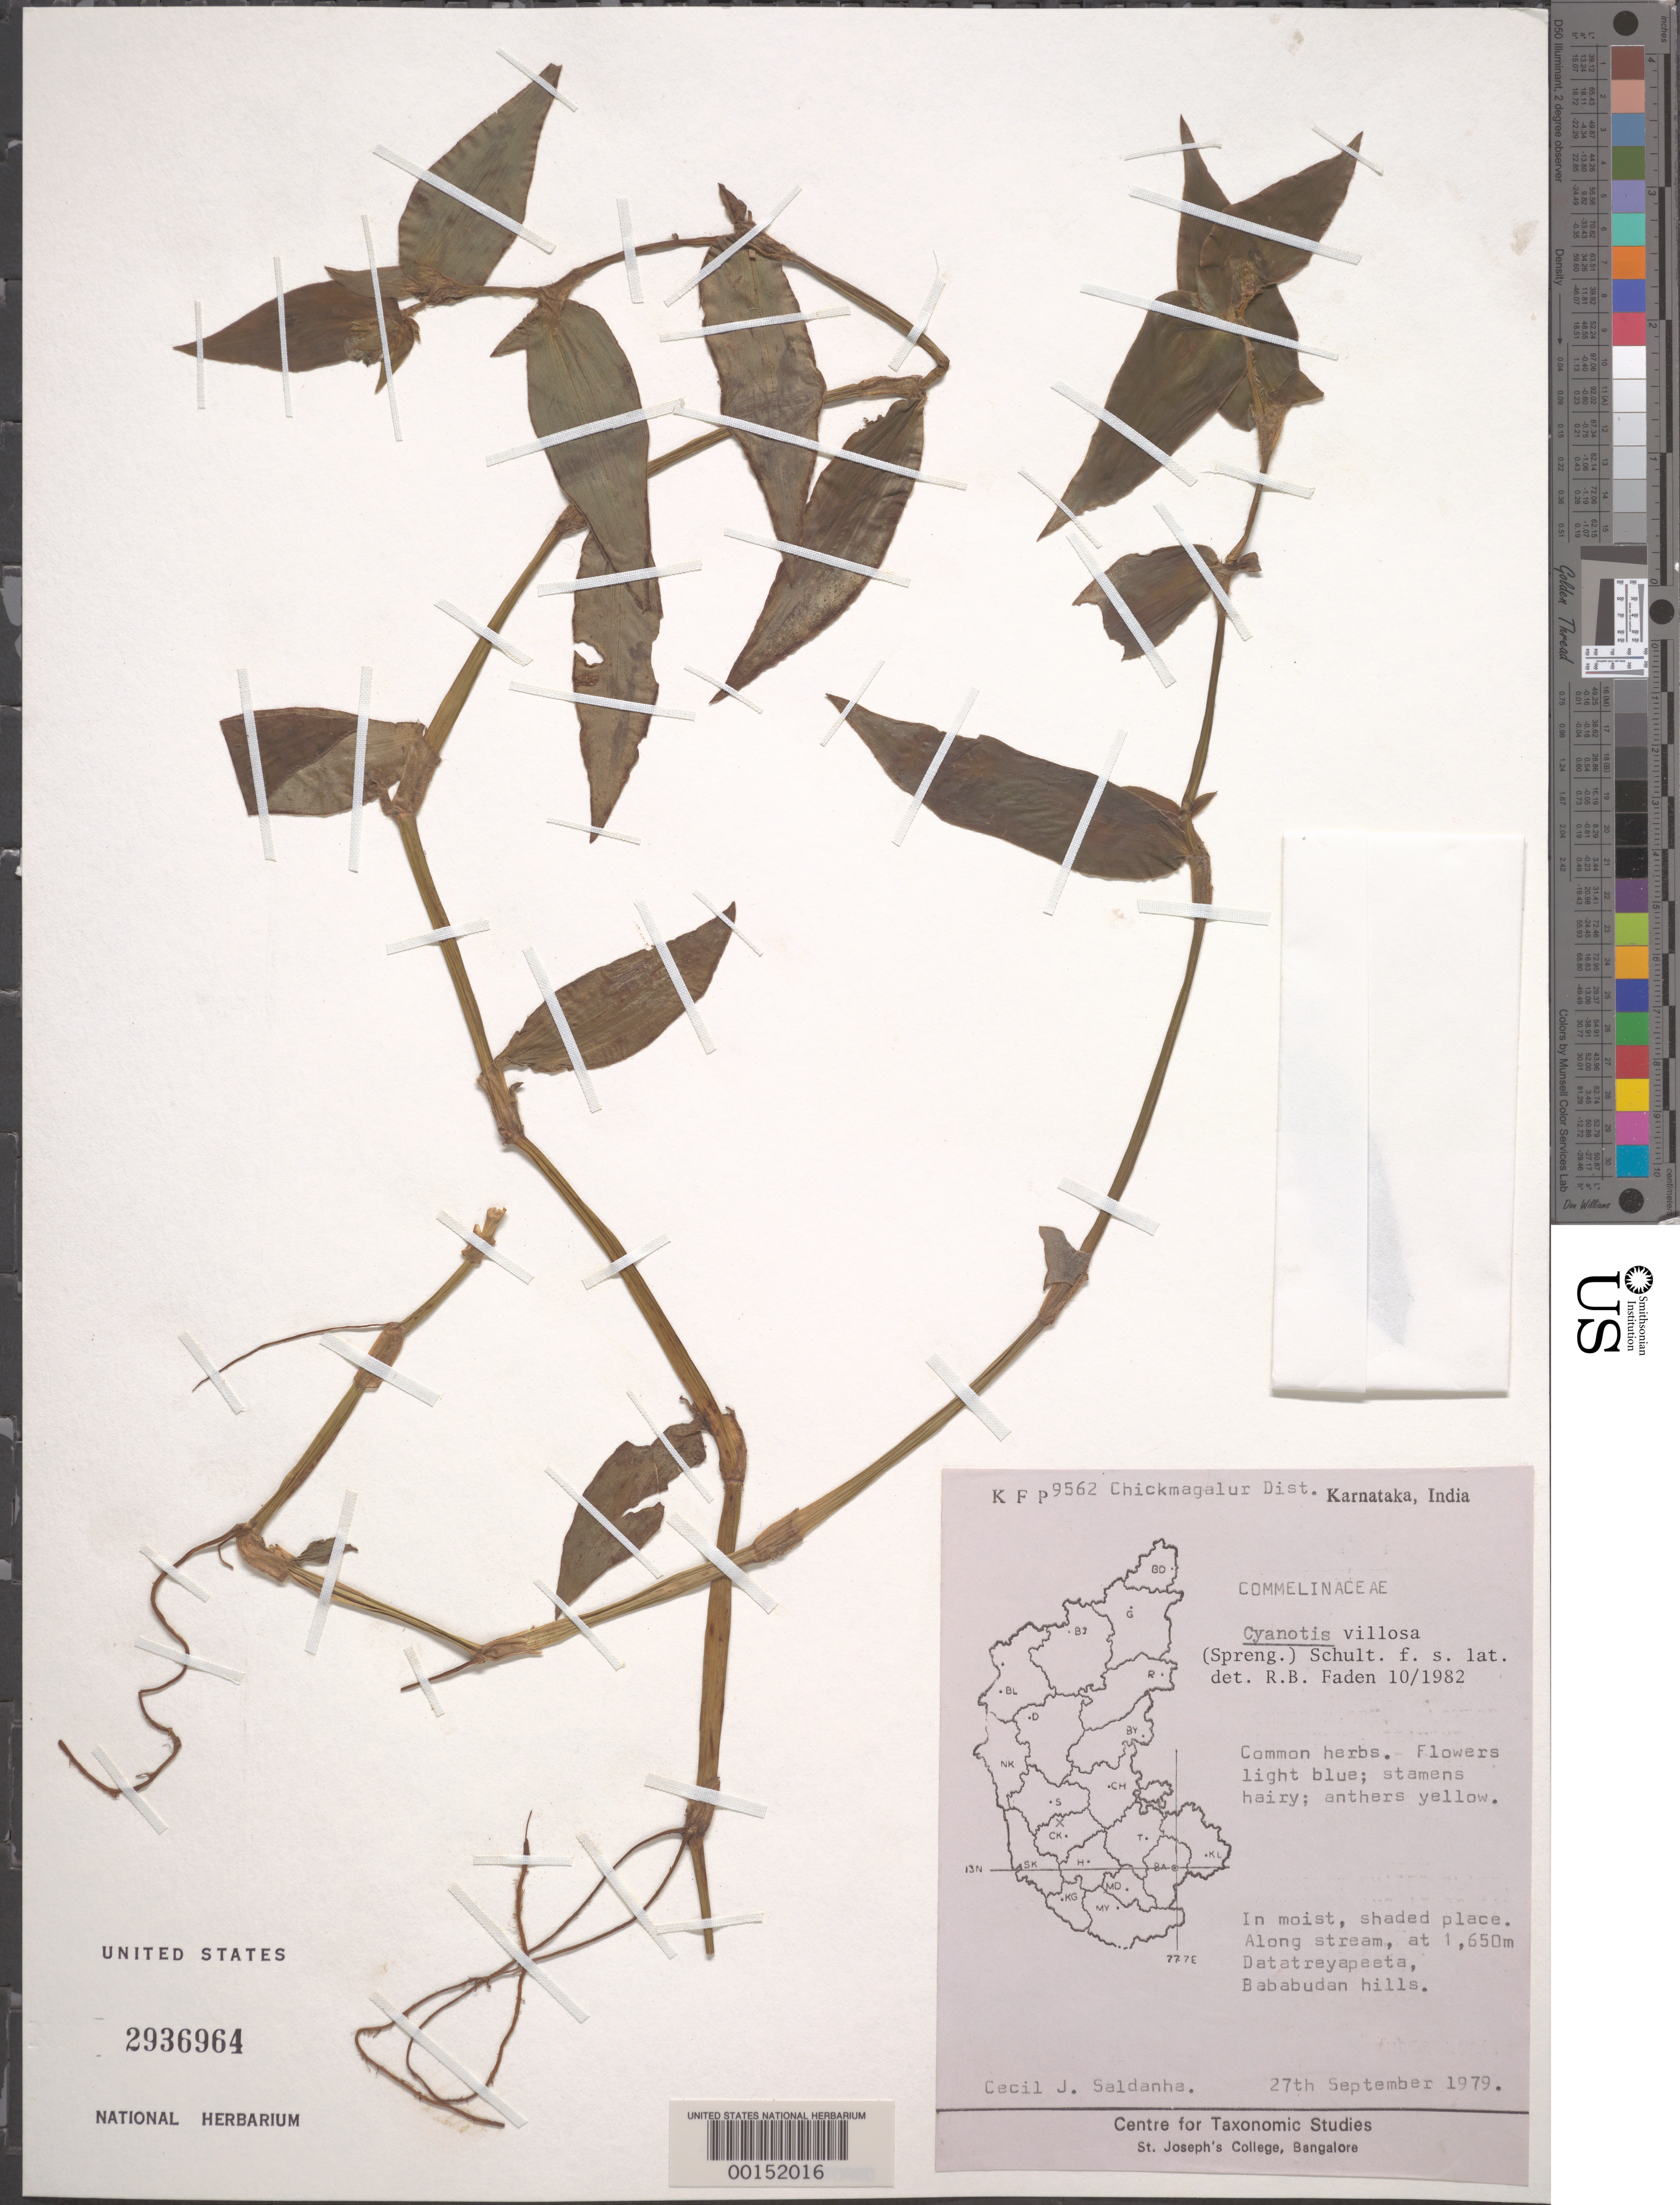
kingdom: Plantae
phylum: Tracheophyta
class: Liliopsida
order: Commelinales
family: Commelinaceae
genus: Cyanotis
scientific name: Cyanotis villosa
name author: (Spreng.) Schult. & Schult. f.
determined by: Faden, Robert B., (US), Smithsonian Institution - National Museum of Natural History (UNITED STATES)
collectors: C. J. Saldanha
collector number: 9562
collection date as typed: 27 Sep 1979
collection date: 1979-09-27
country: India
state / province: Karnataka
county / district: Chikmagalur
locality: Datatreyapeeta, bababudan hills, mysore state [mysore state = karnataka.]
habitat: Moist, sahded stream bank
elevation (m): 1650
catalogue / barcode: US 2936964